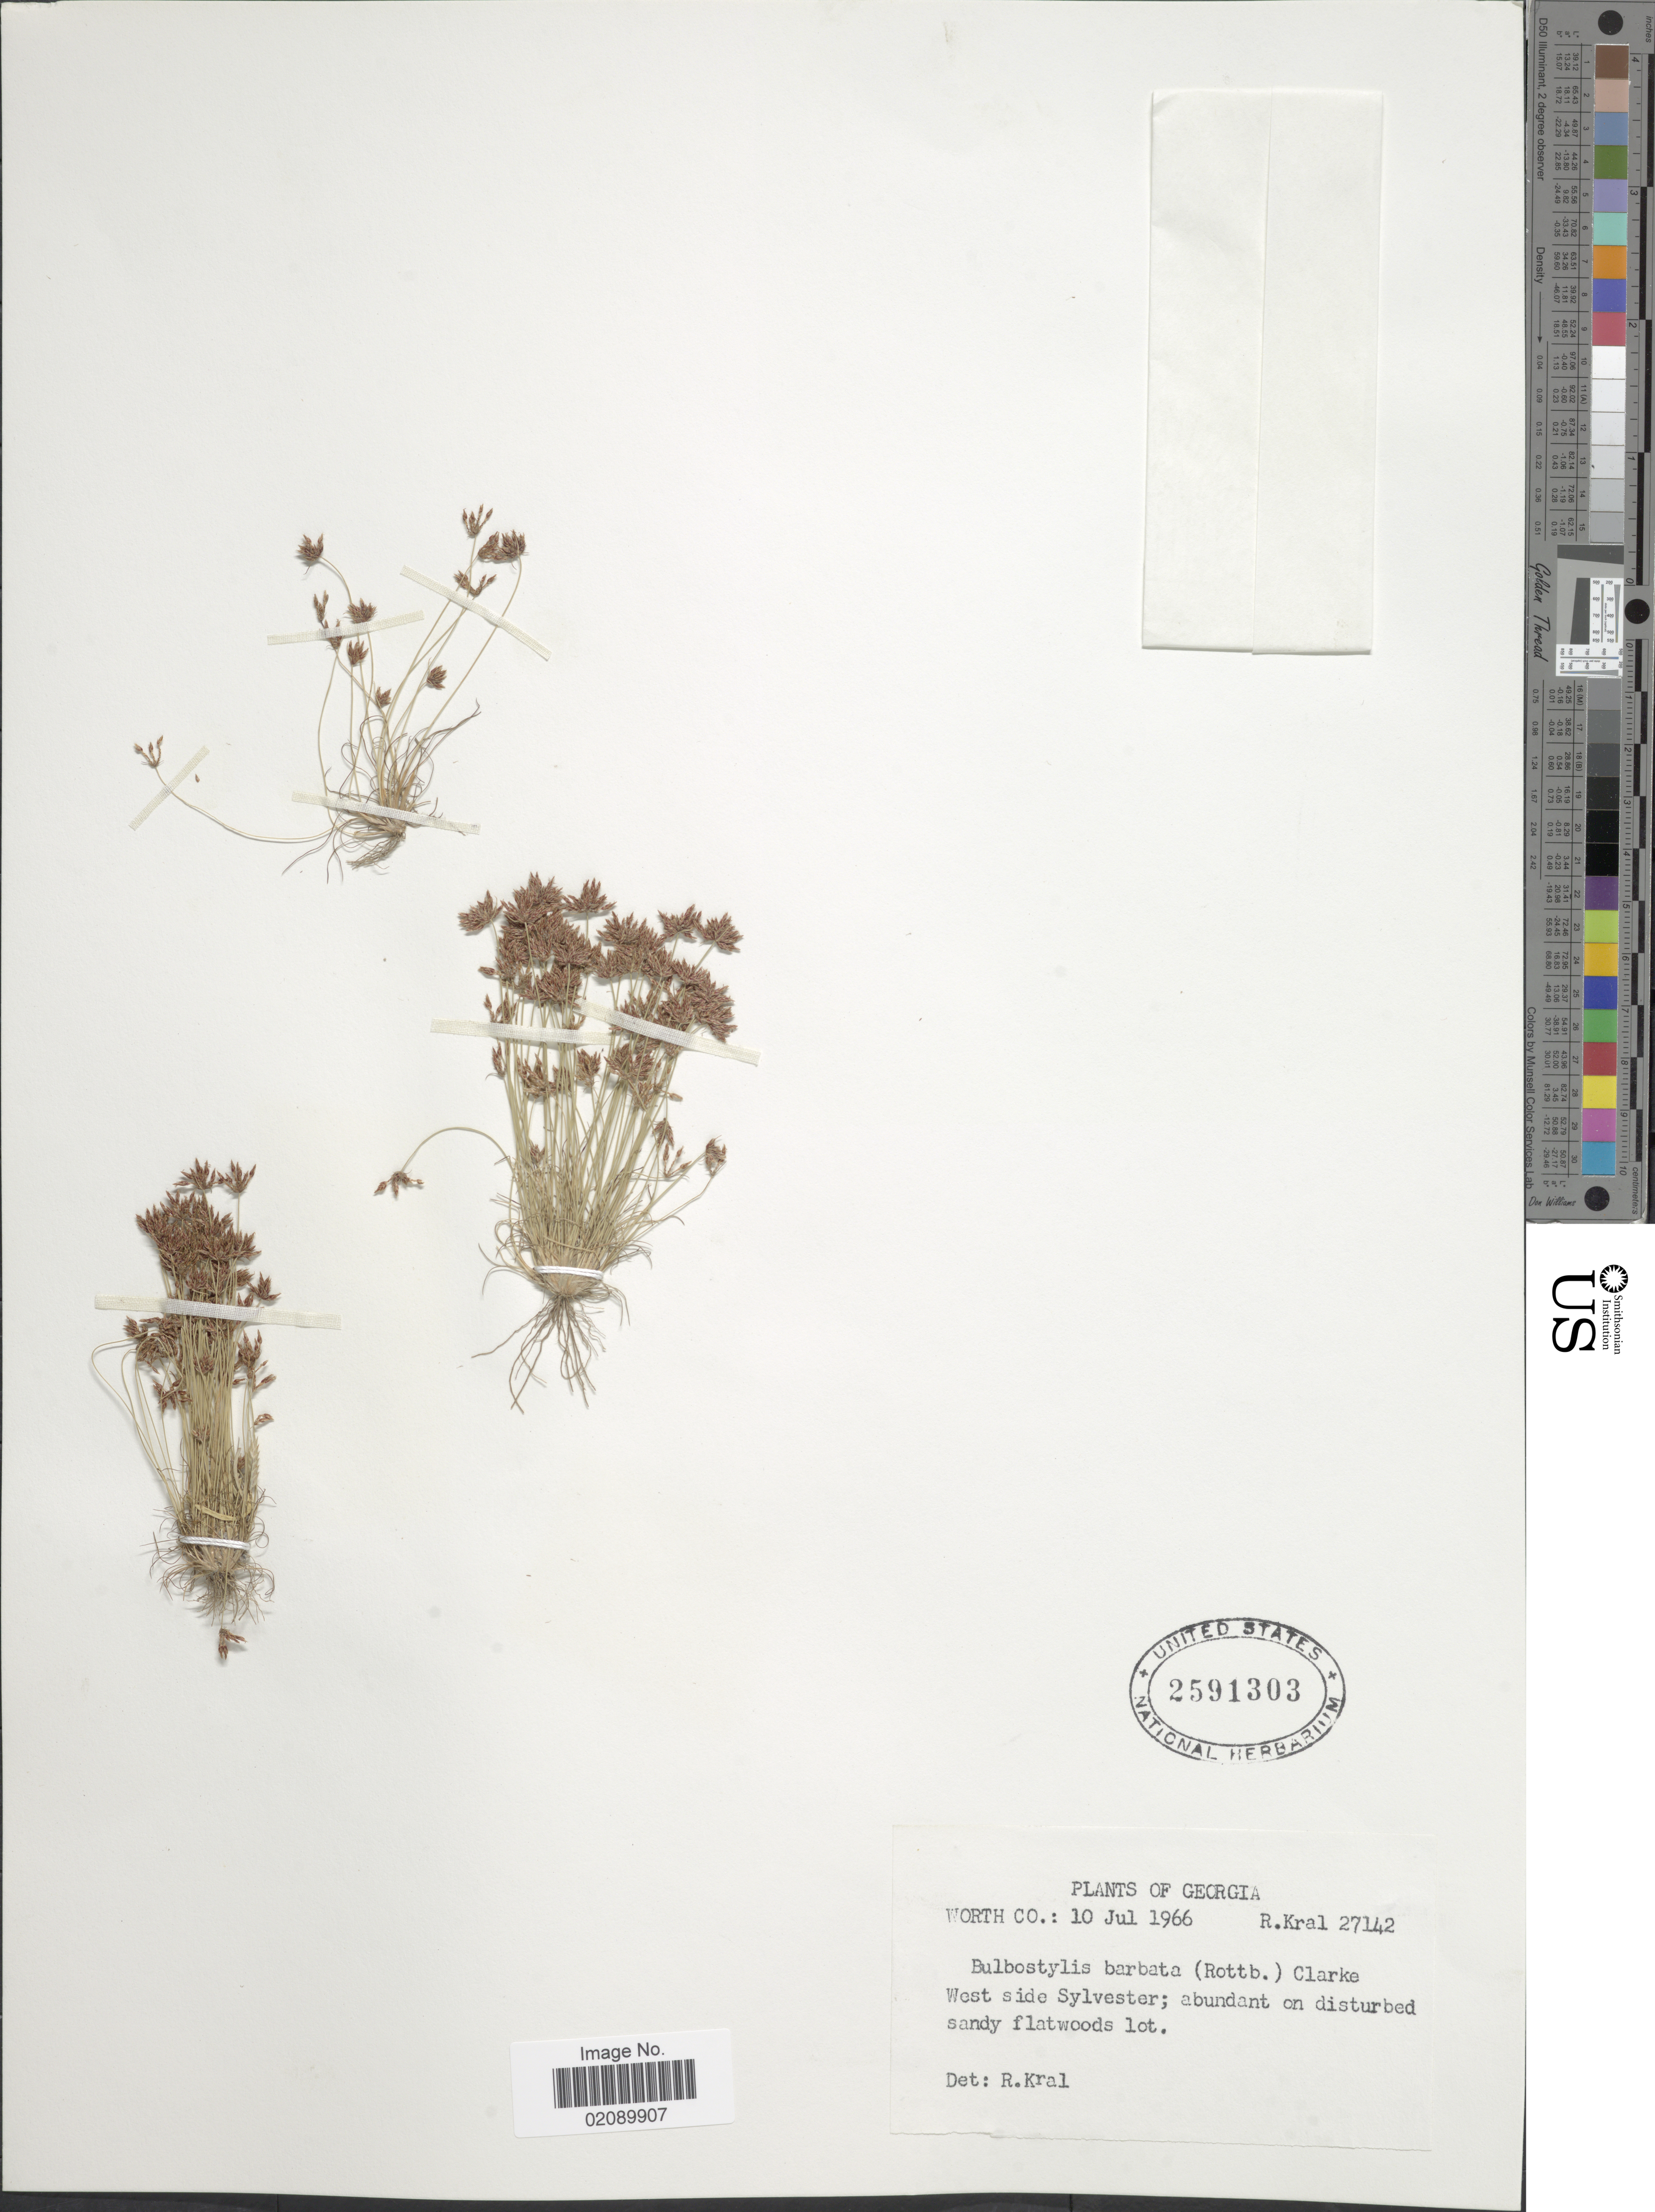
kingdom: Plantae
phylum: Tracheophyta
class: Liliopsida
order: Poales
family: Cyperaceae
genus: Bulbostylis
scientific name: Bulbostylis barbata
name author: (Rottb.) C.B. Clarke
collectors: R. Kral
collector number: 27142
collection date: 1966-07-10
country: United States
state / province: Georgia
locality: Worth Co. West side Sylvester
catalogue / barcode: US 2591303